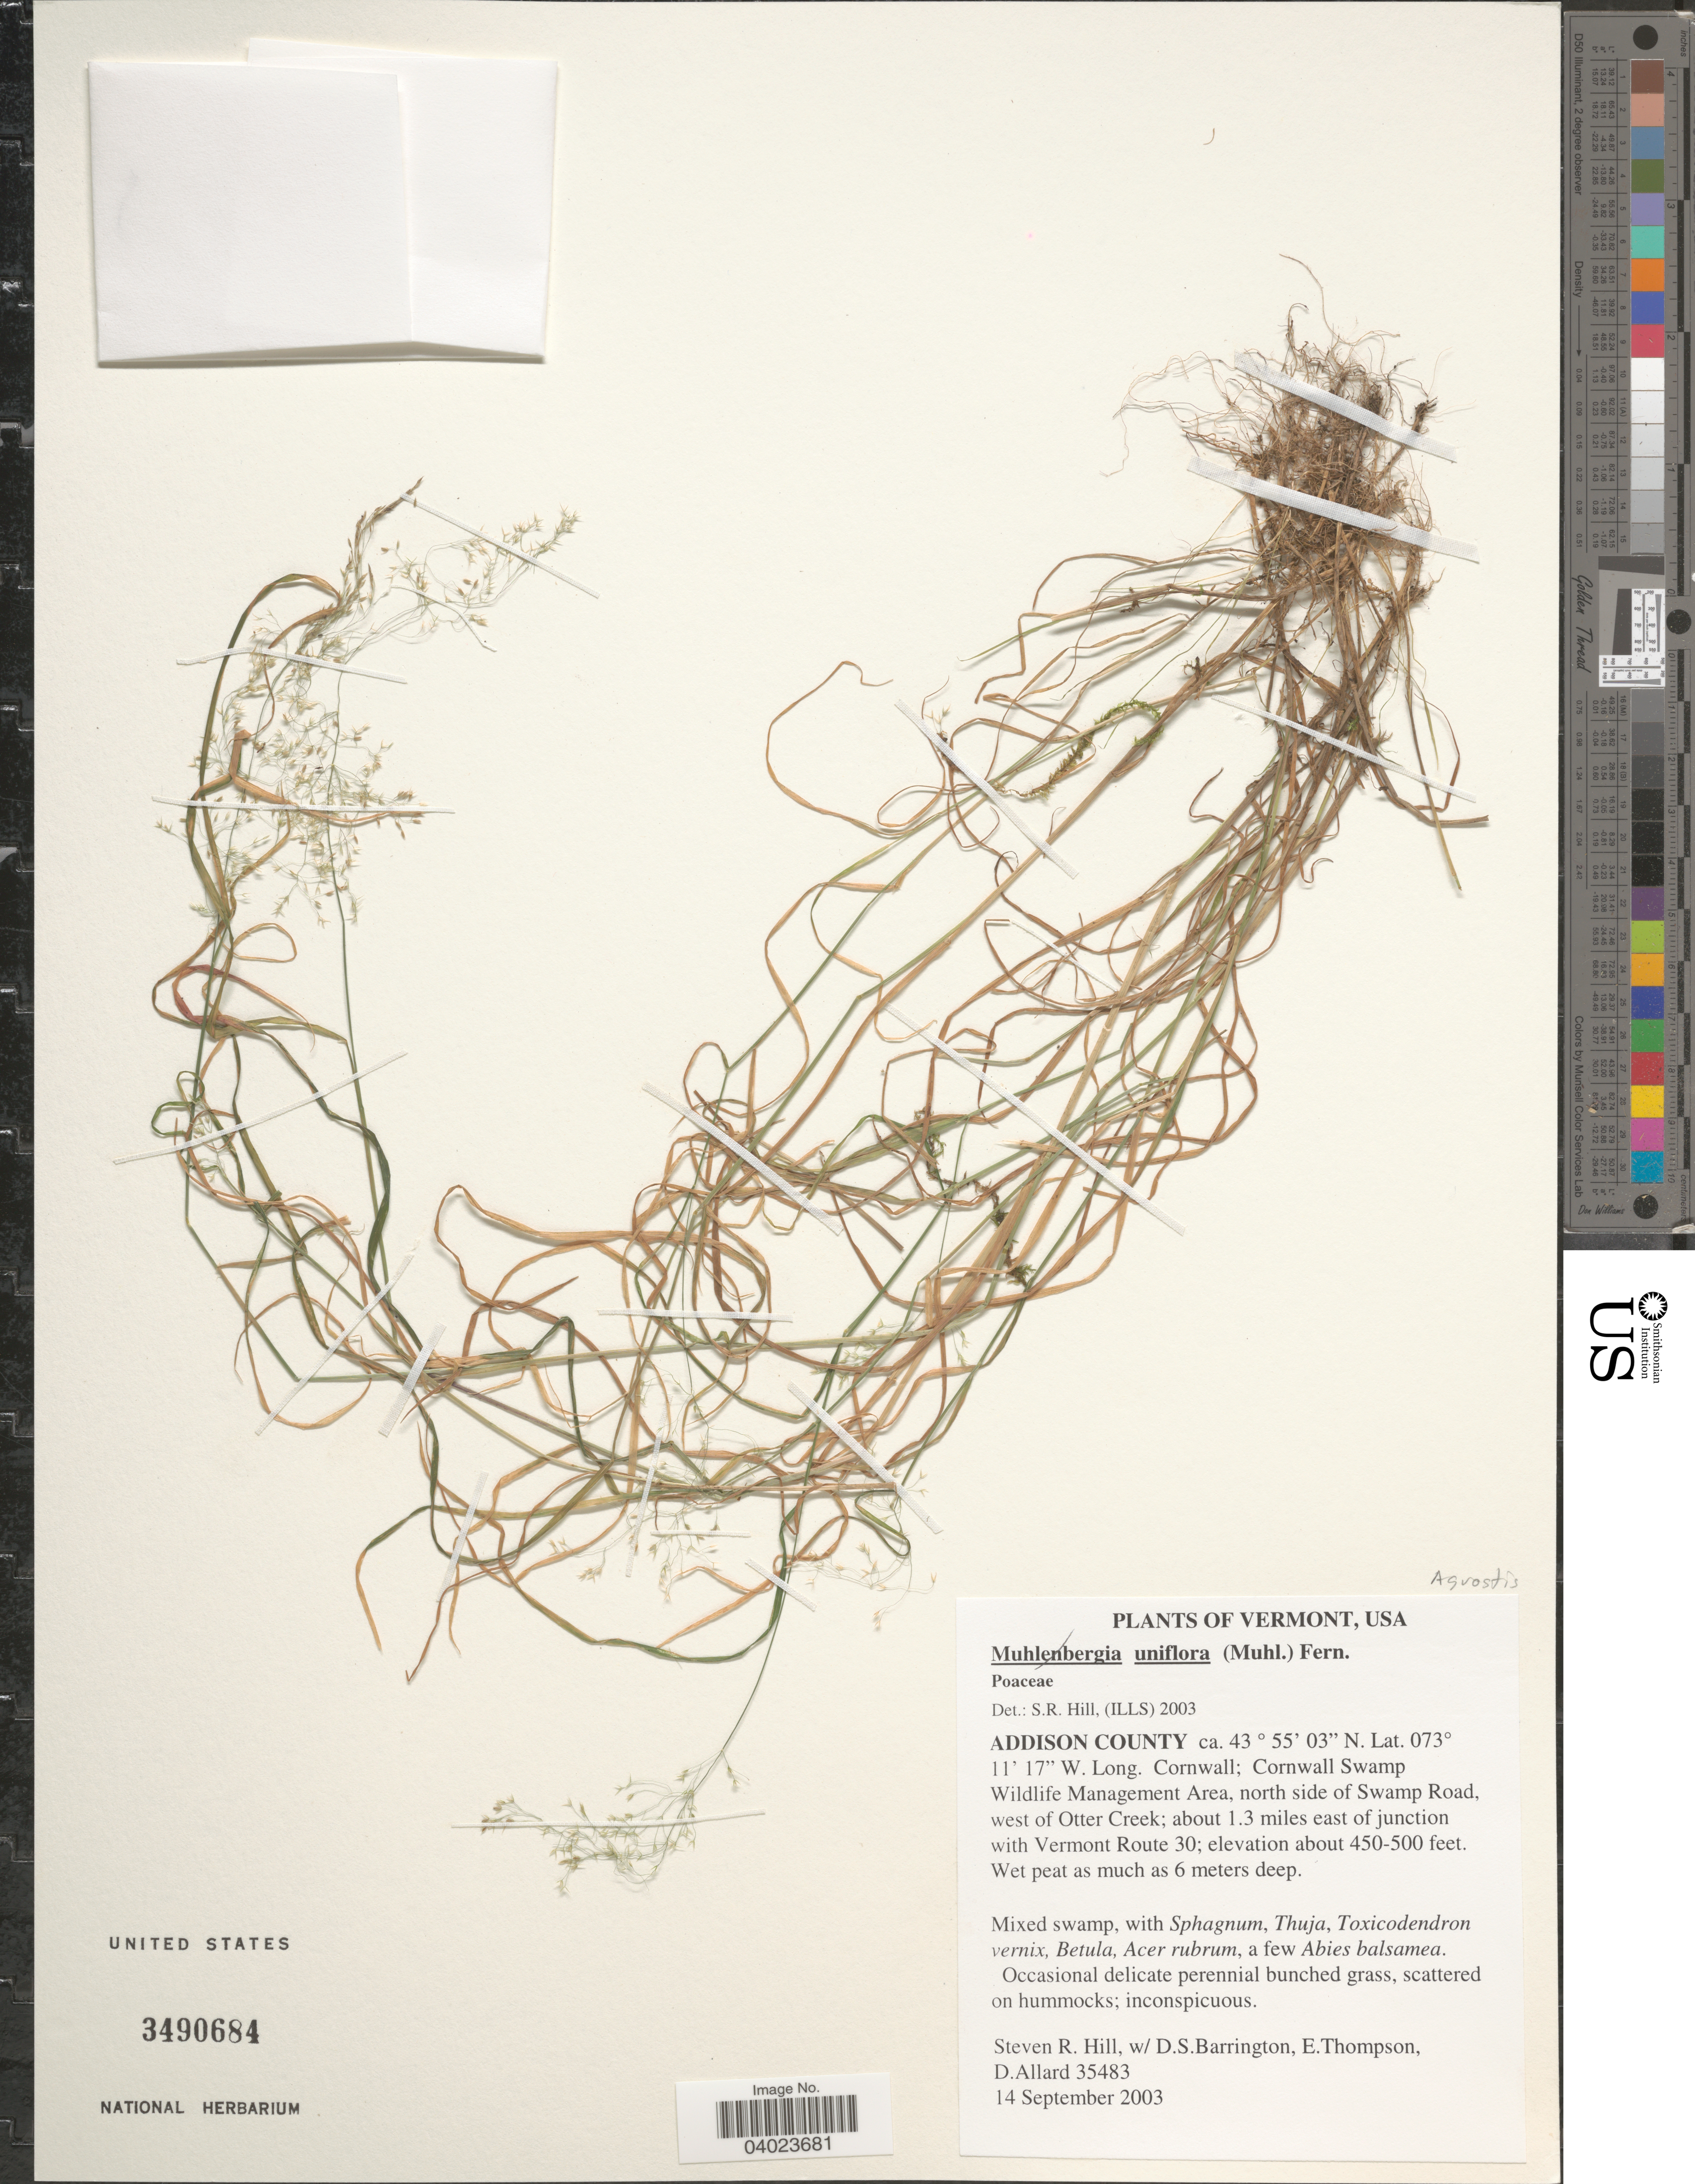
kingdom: Plantae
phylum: Tracheophyta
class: Liliopsida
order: Poales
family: Poaceae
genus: Agrostis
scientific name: Agrostis sp.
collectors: S. R. Hill, D. S. Barrington, E. Thompson & D. Allard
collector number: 35483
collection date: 2003-09-14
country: United States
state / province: Vermont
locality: Addison County. Cornwall; Cornwall Swamp Wildlife Management Area, north side of Swamp Road, west of Otter Creek; about 1.3 miles east of junction with Vermont Route 30.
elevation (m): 137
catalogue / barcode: US 3490684